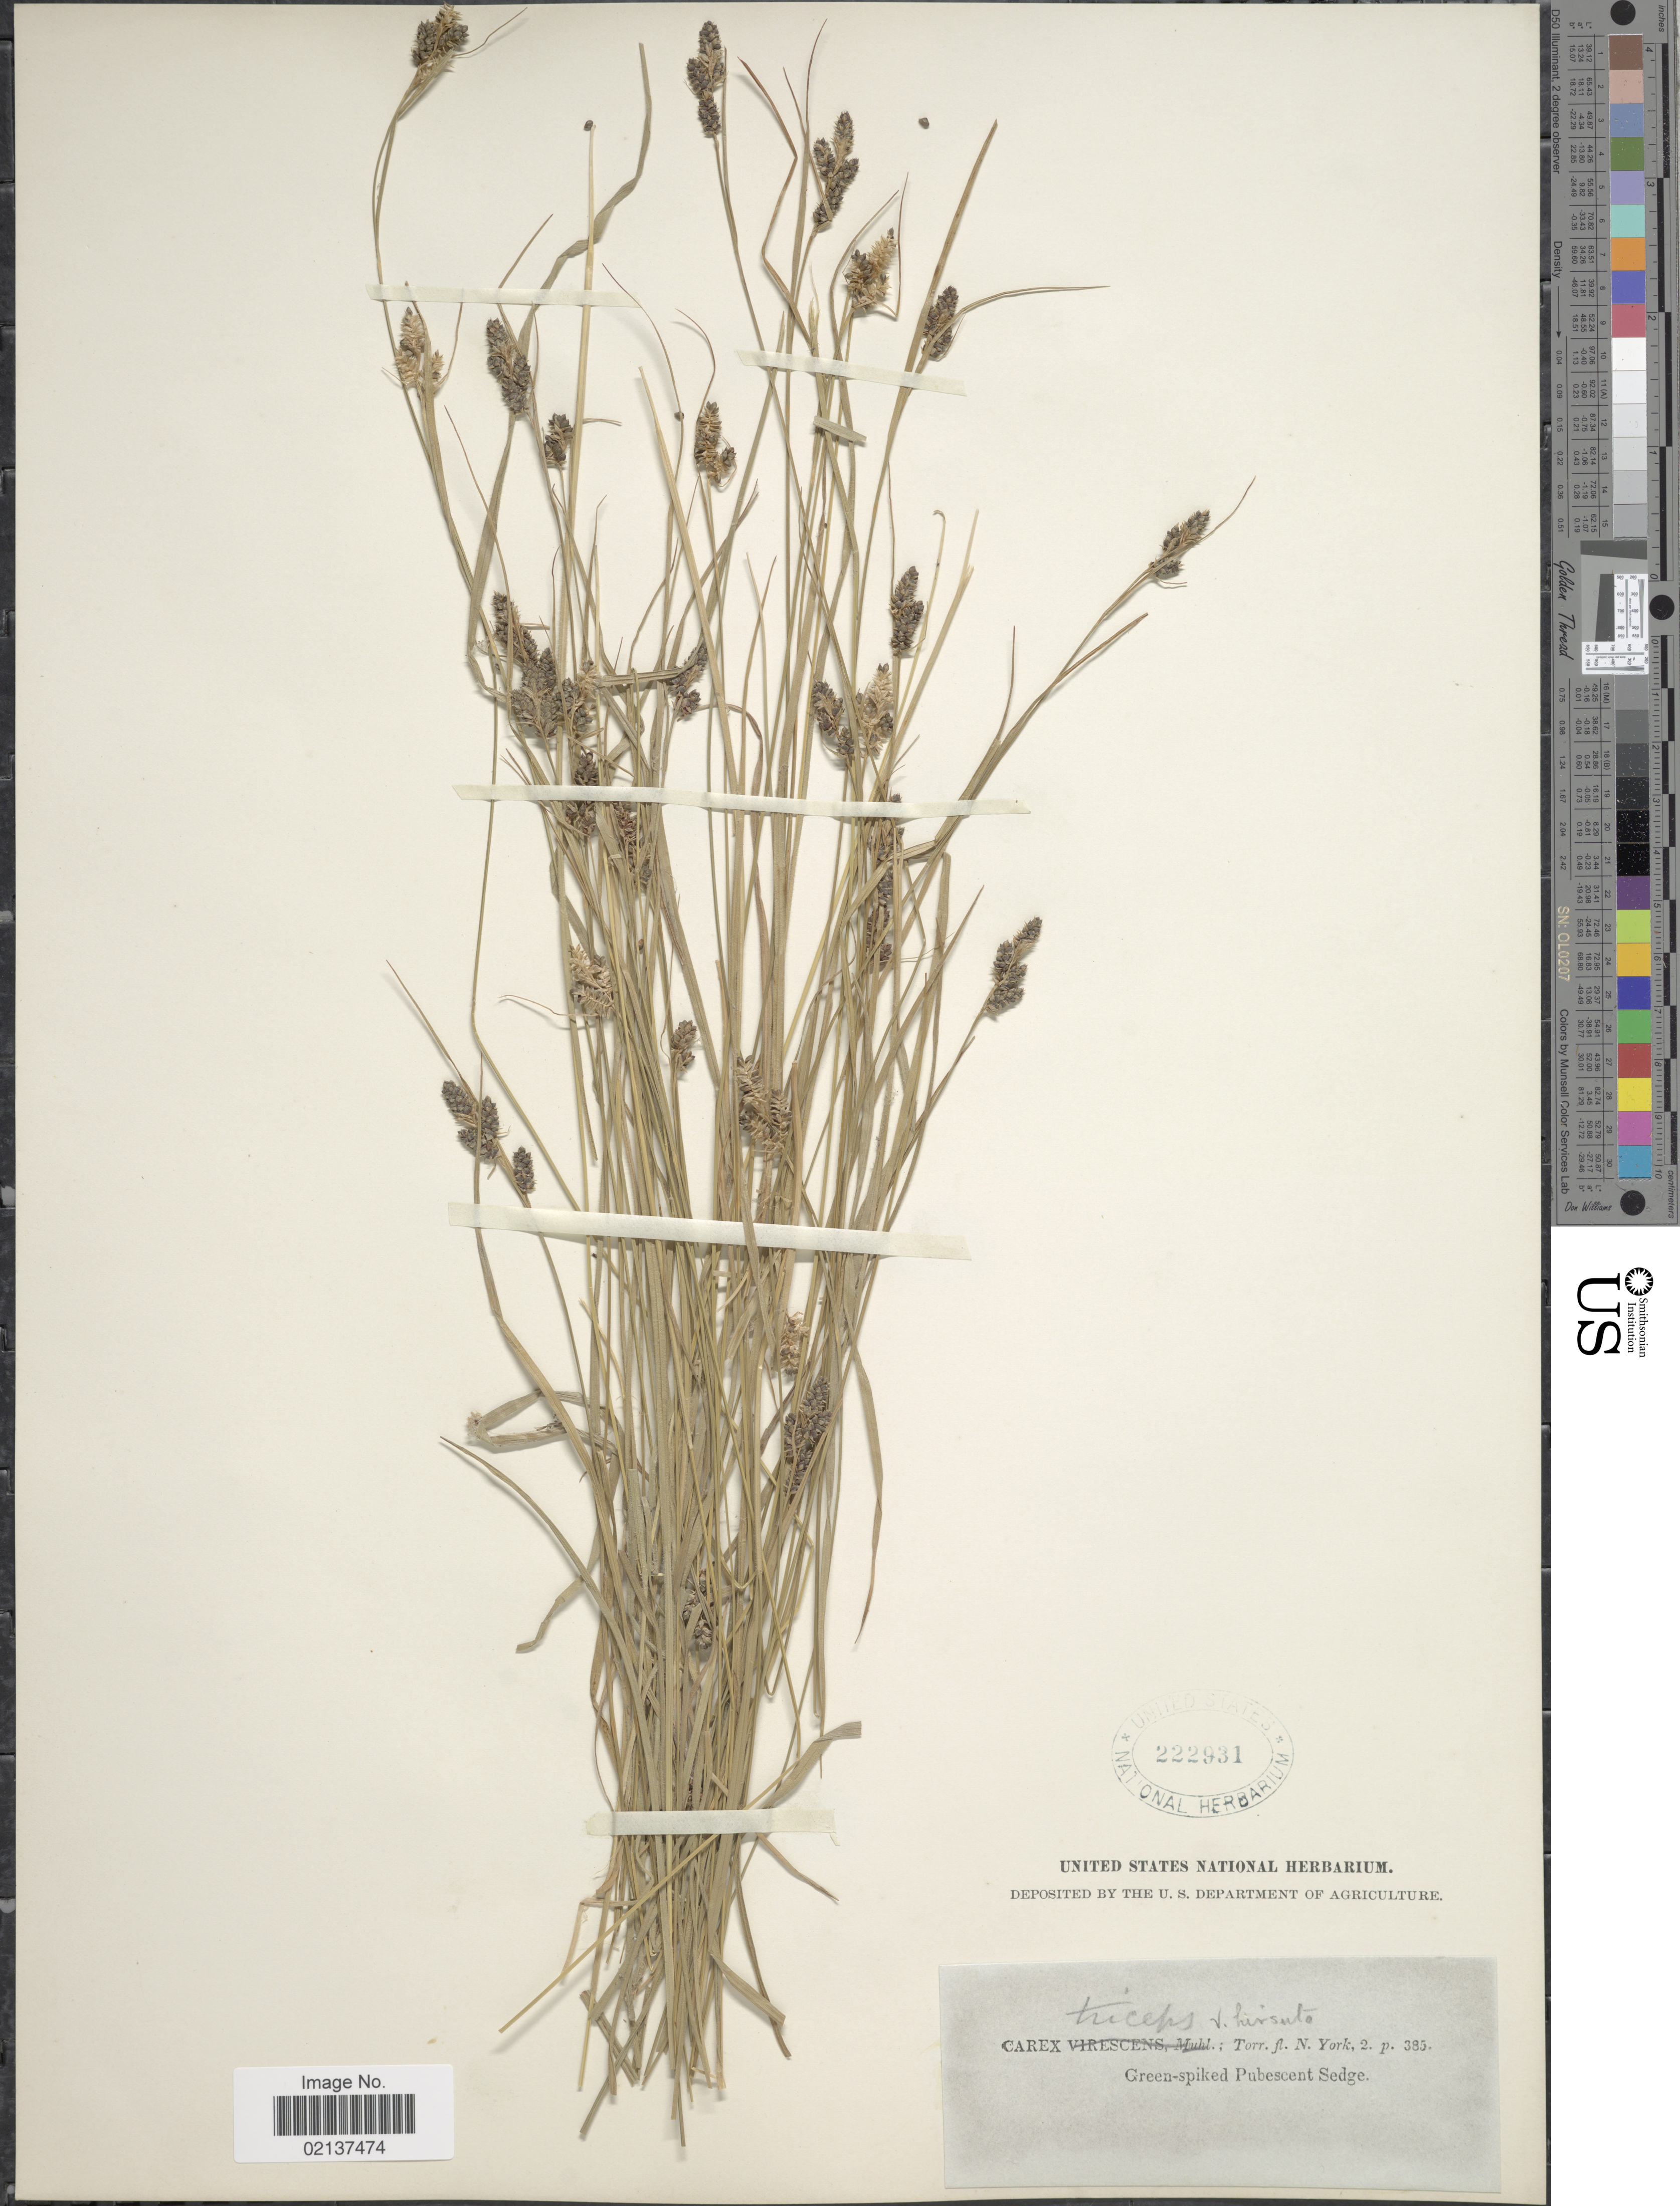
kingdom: Plantae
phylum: Tracheophyta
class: Liliopsida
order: Poales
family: Cyperaceae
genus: Carex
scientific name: Carex hirsutella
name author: Mack.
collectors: ex herb. U. S. Department of Agriculture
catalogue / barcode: US 222931